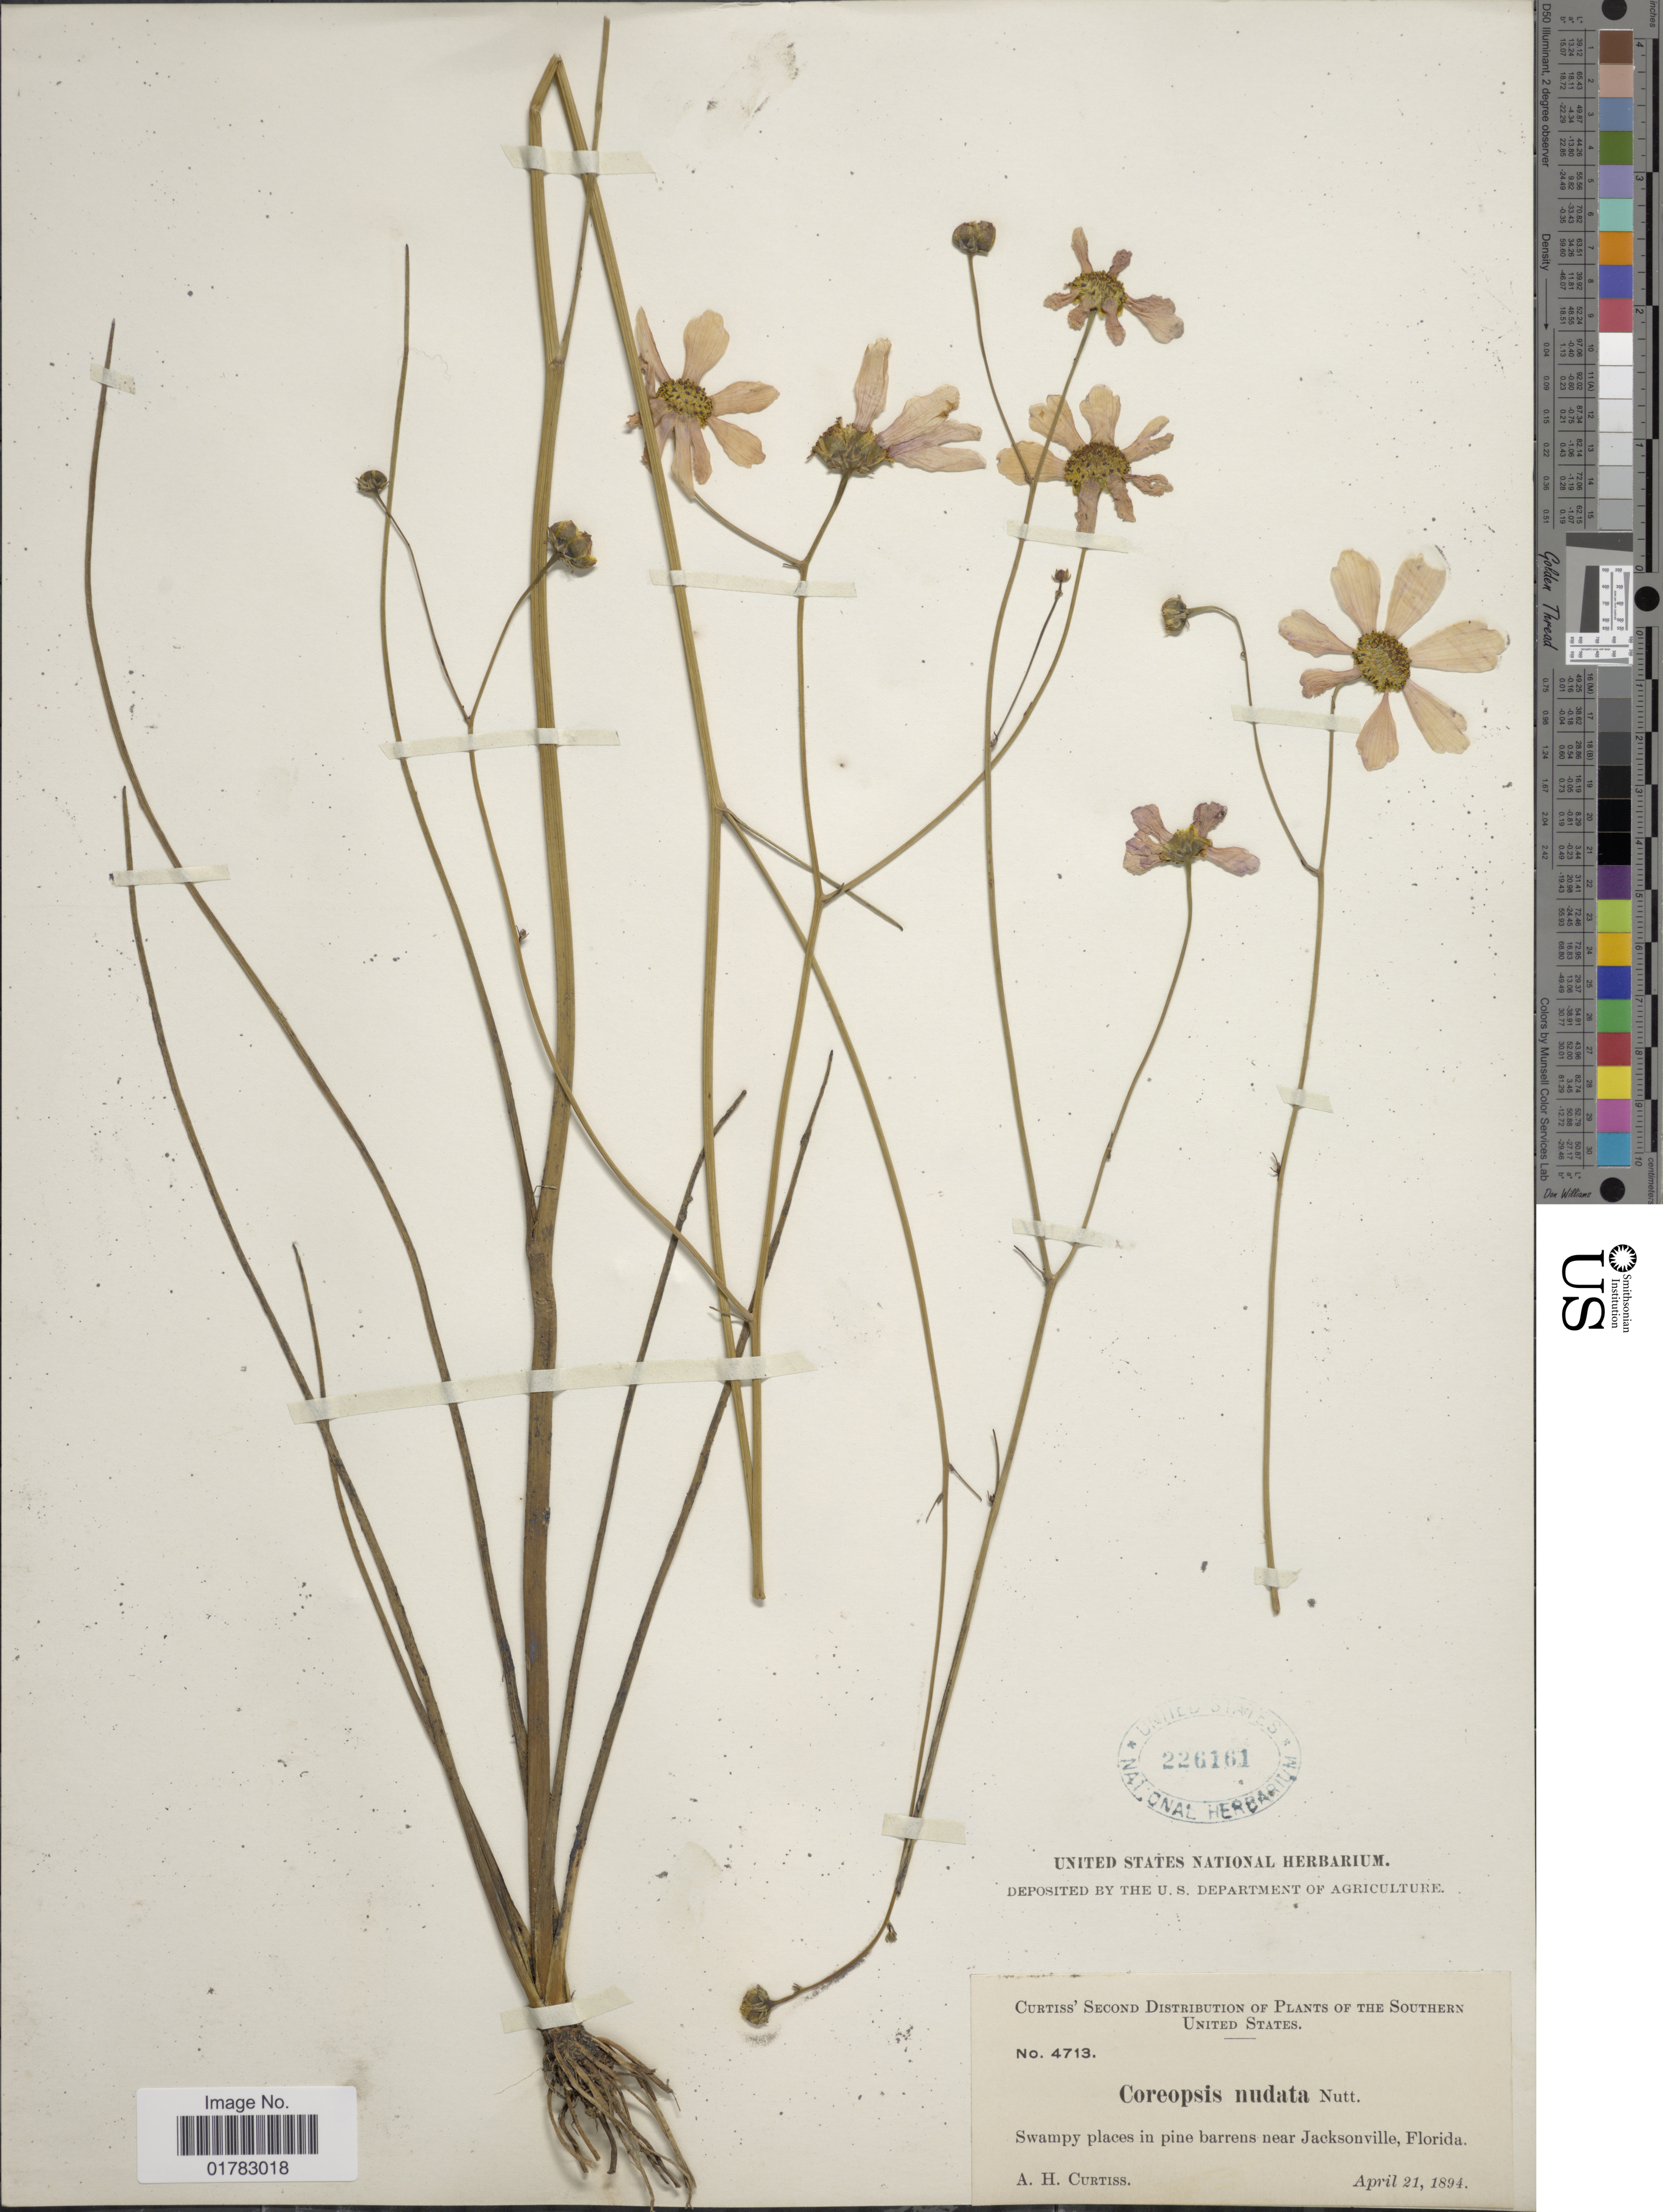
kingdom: Plantae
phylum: Tracheophyta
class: Magnoliopsida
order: Asterales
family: Asteraceae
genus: Coreopsis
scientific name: Coreopsis nudatus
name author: Nutt.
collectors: A. H. Curtiss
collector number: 4713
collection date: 1894-04-21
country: United States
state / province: Florida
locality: Southern United States, swampy places in pine barrens near Jacksonville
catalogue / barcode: US 226161